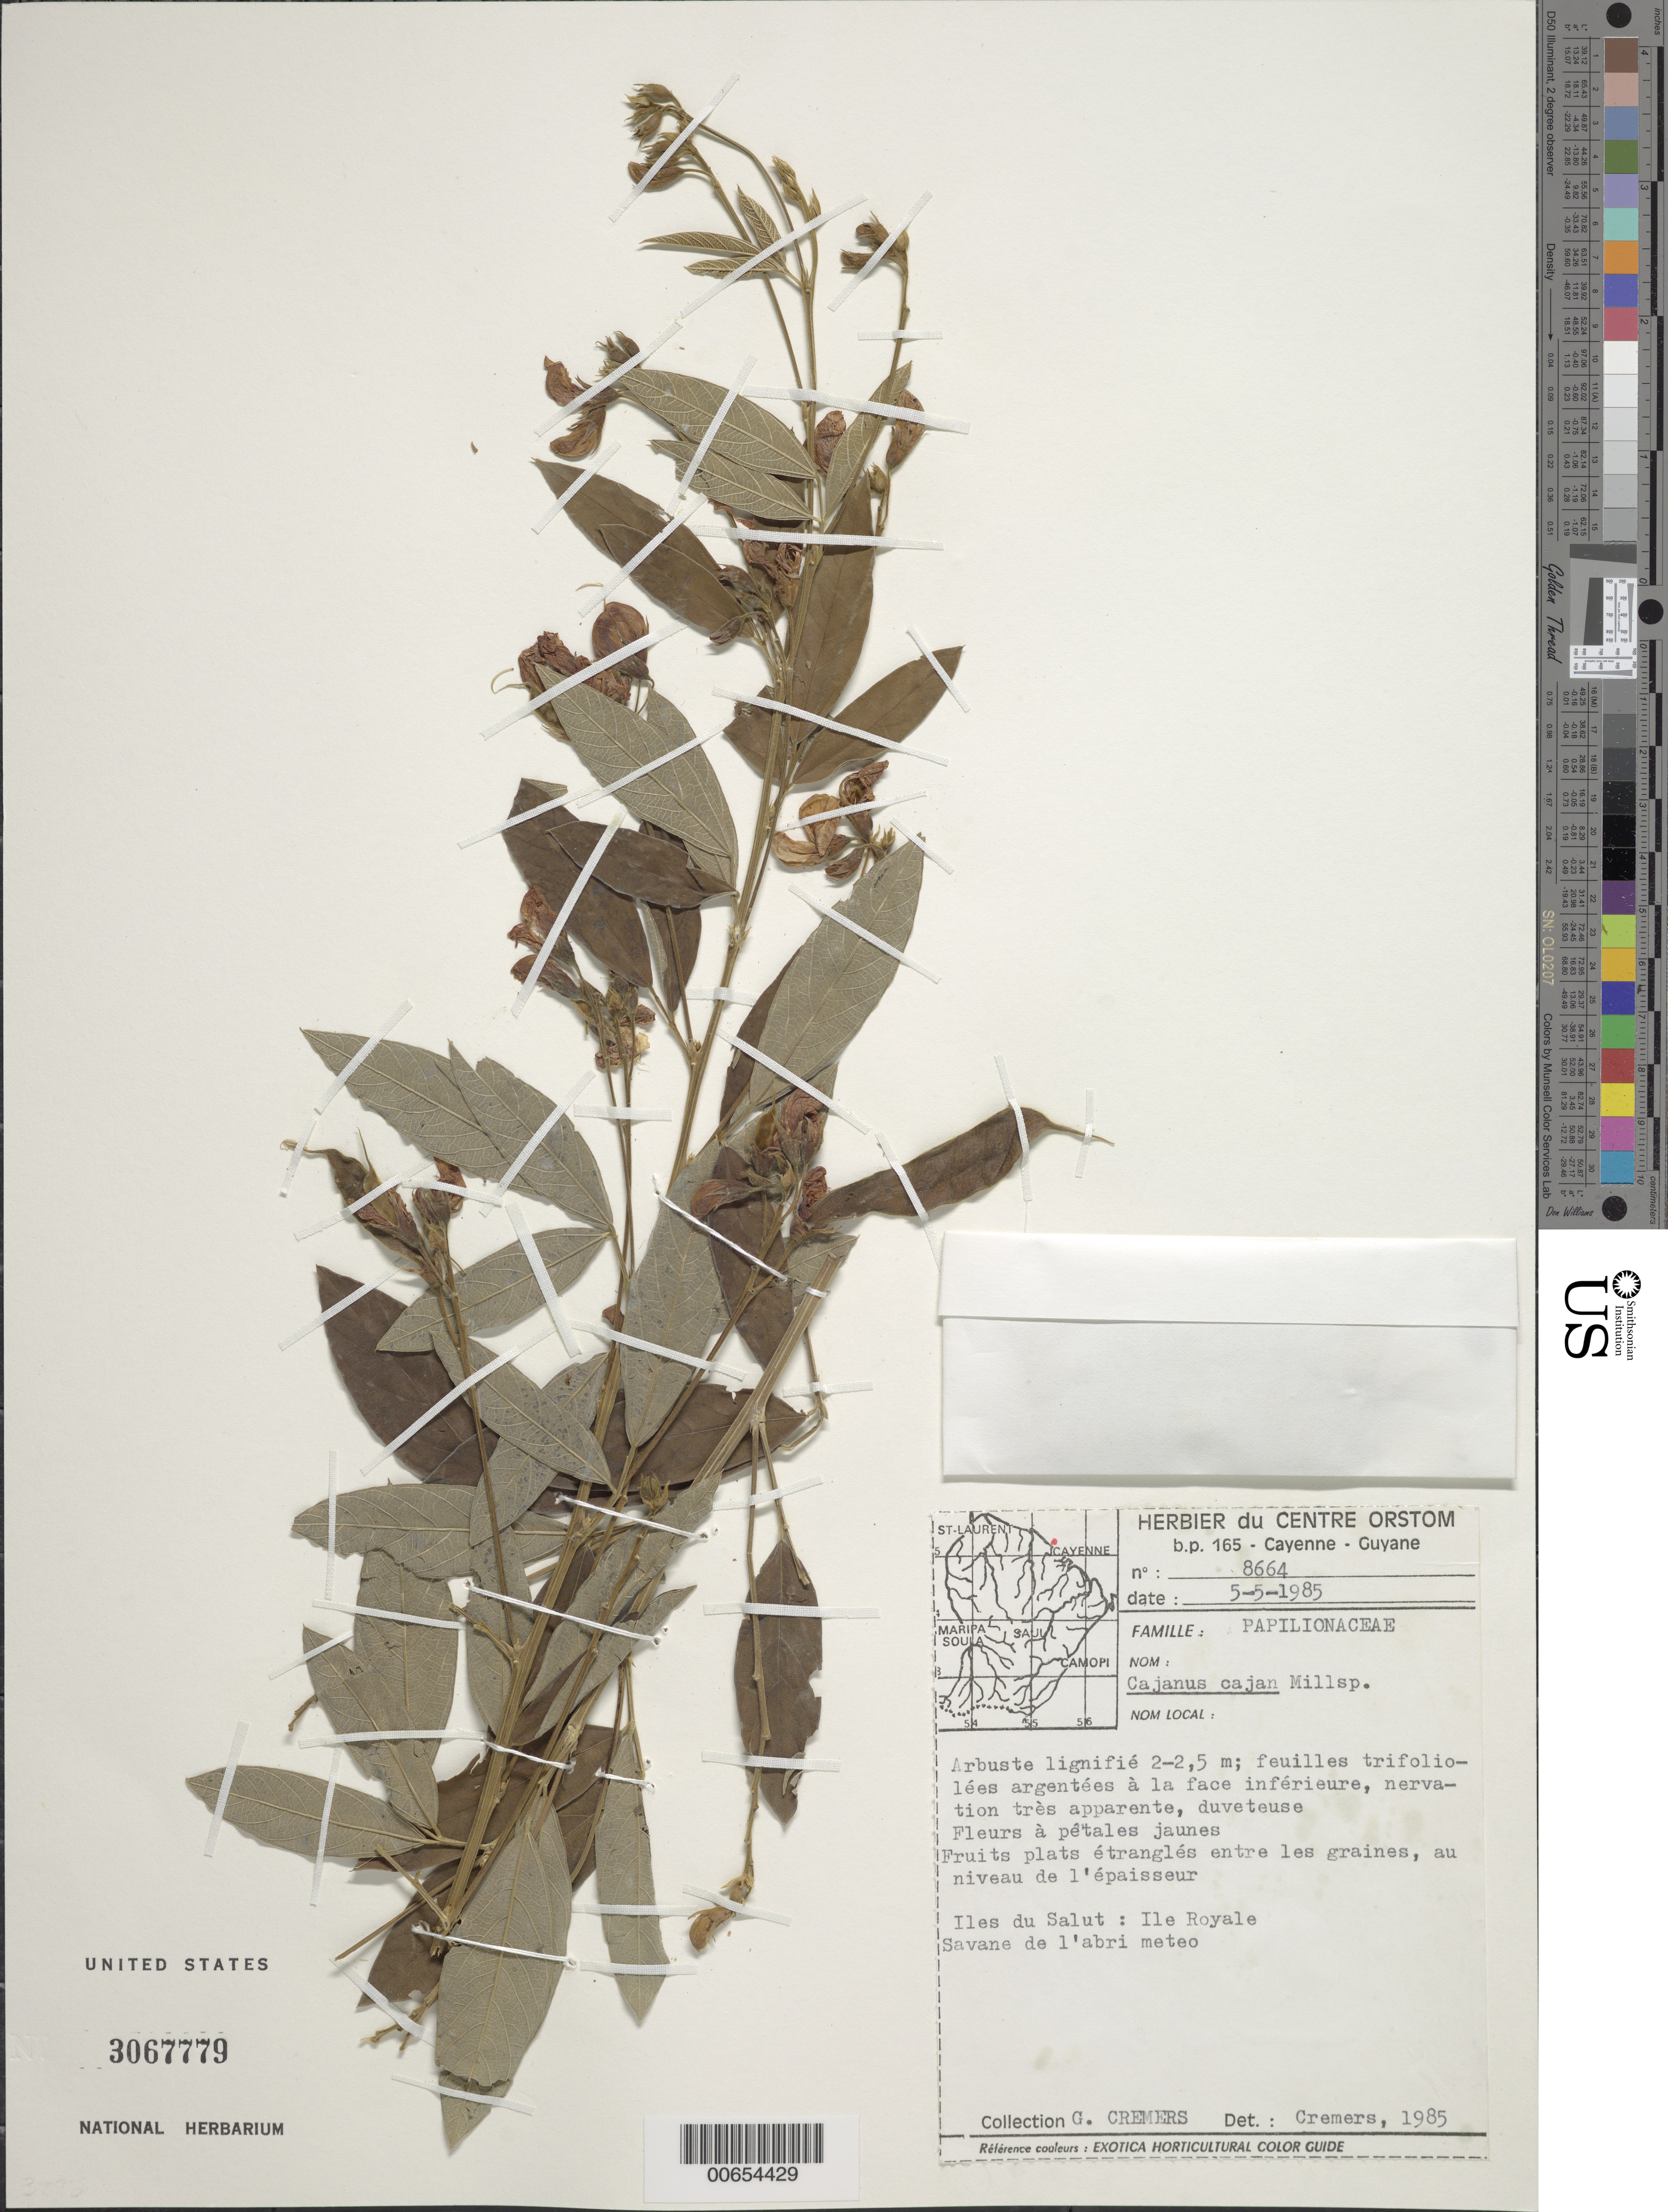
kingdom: Plantae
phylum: Tracheophyta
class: Magnoliopsida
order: Fabales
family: Fabaceae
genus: Cajanus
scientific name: Cajanus cajan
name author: (L.) Huth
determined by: Cremers, Georges A.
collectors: G. Cremers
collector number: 8664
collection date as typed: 5-May-85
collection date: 1985-05-05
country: French Guiana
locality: Iles du Salut, Ile Royale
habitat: Savane de l'abri meteo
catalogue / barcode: US 3067779